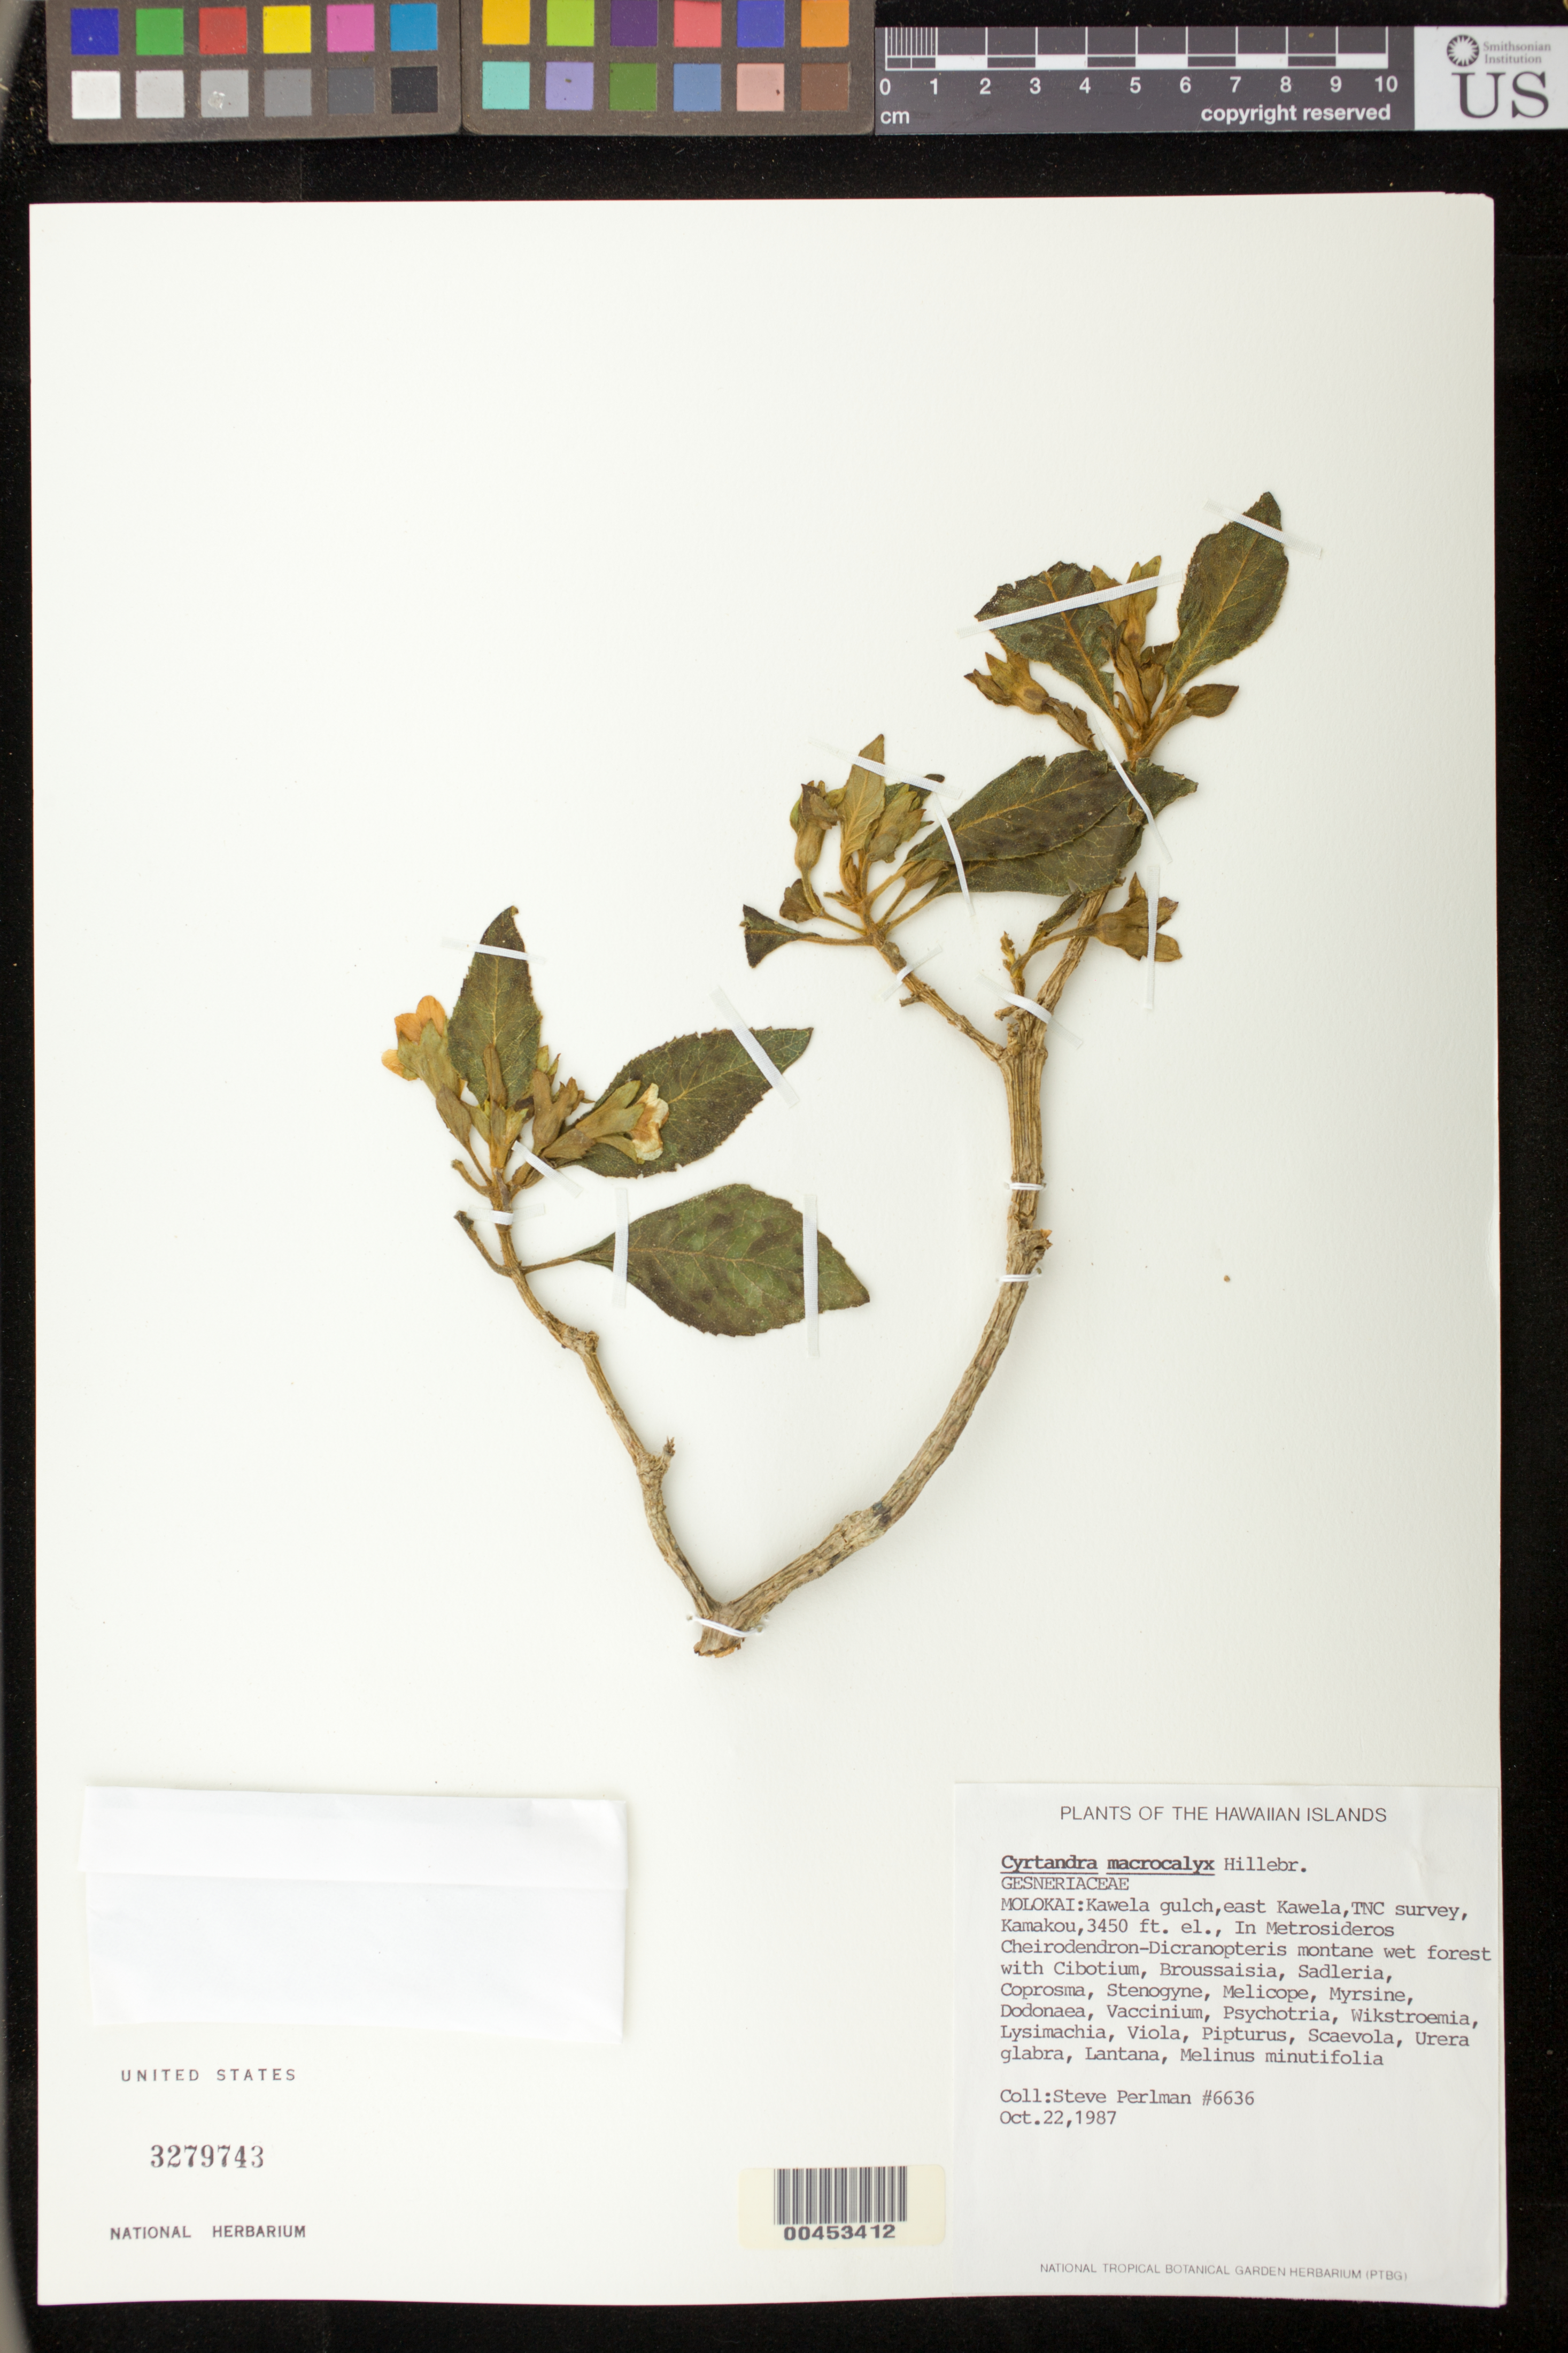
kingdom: Plantae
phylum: Tracheophyta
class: Magnoliopsida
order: Lamiales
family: Gesneriaceae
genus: Cyrtandra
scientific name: Cyrtandra macrocalyx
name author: Hillebr.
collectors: S. P. Perlman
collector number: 6636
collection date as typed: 22 Oct 1987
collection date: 1987-10-22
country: United States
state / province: Hawaii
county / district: Maui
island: Moloka'i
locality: Kawela gulch, E Kawela, TNC survey, Kamakou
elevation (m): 1052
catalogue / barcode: US 3279743